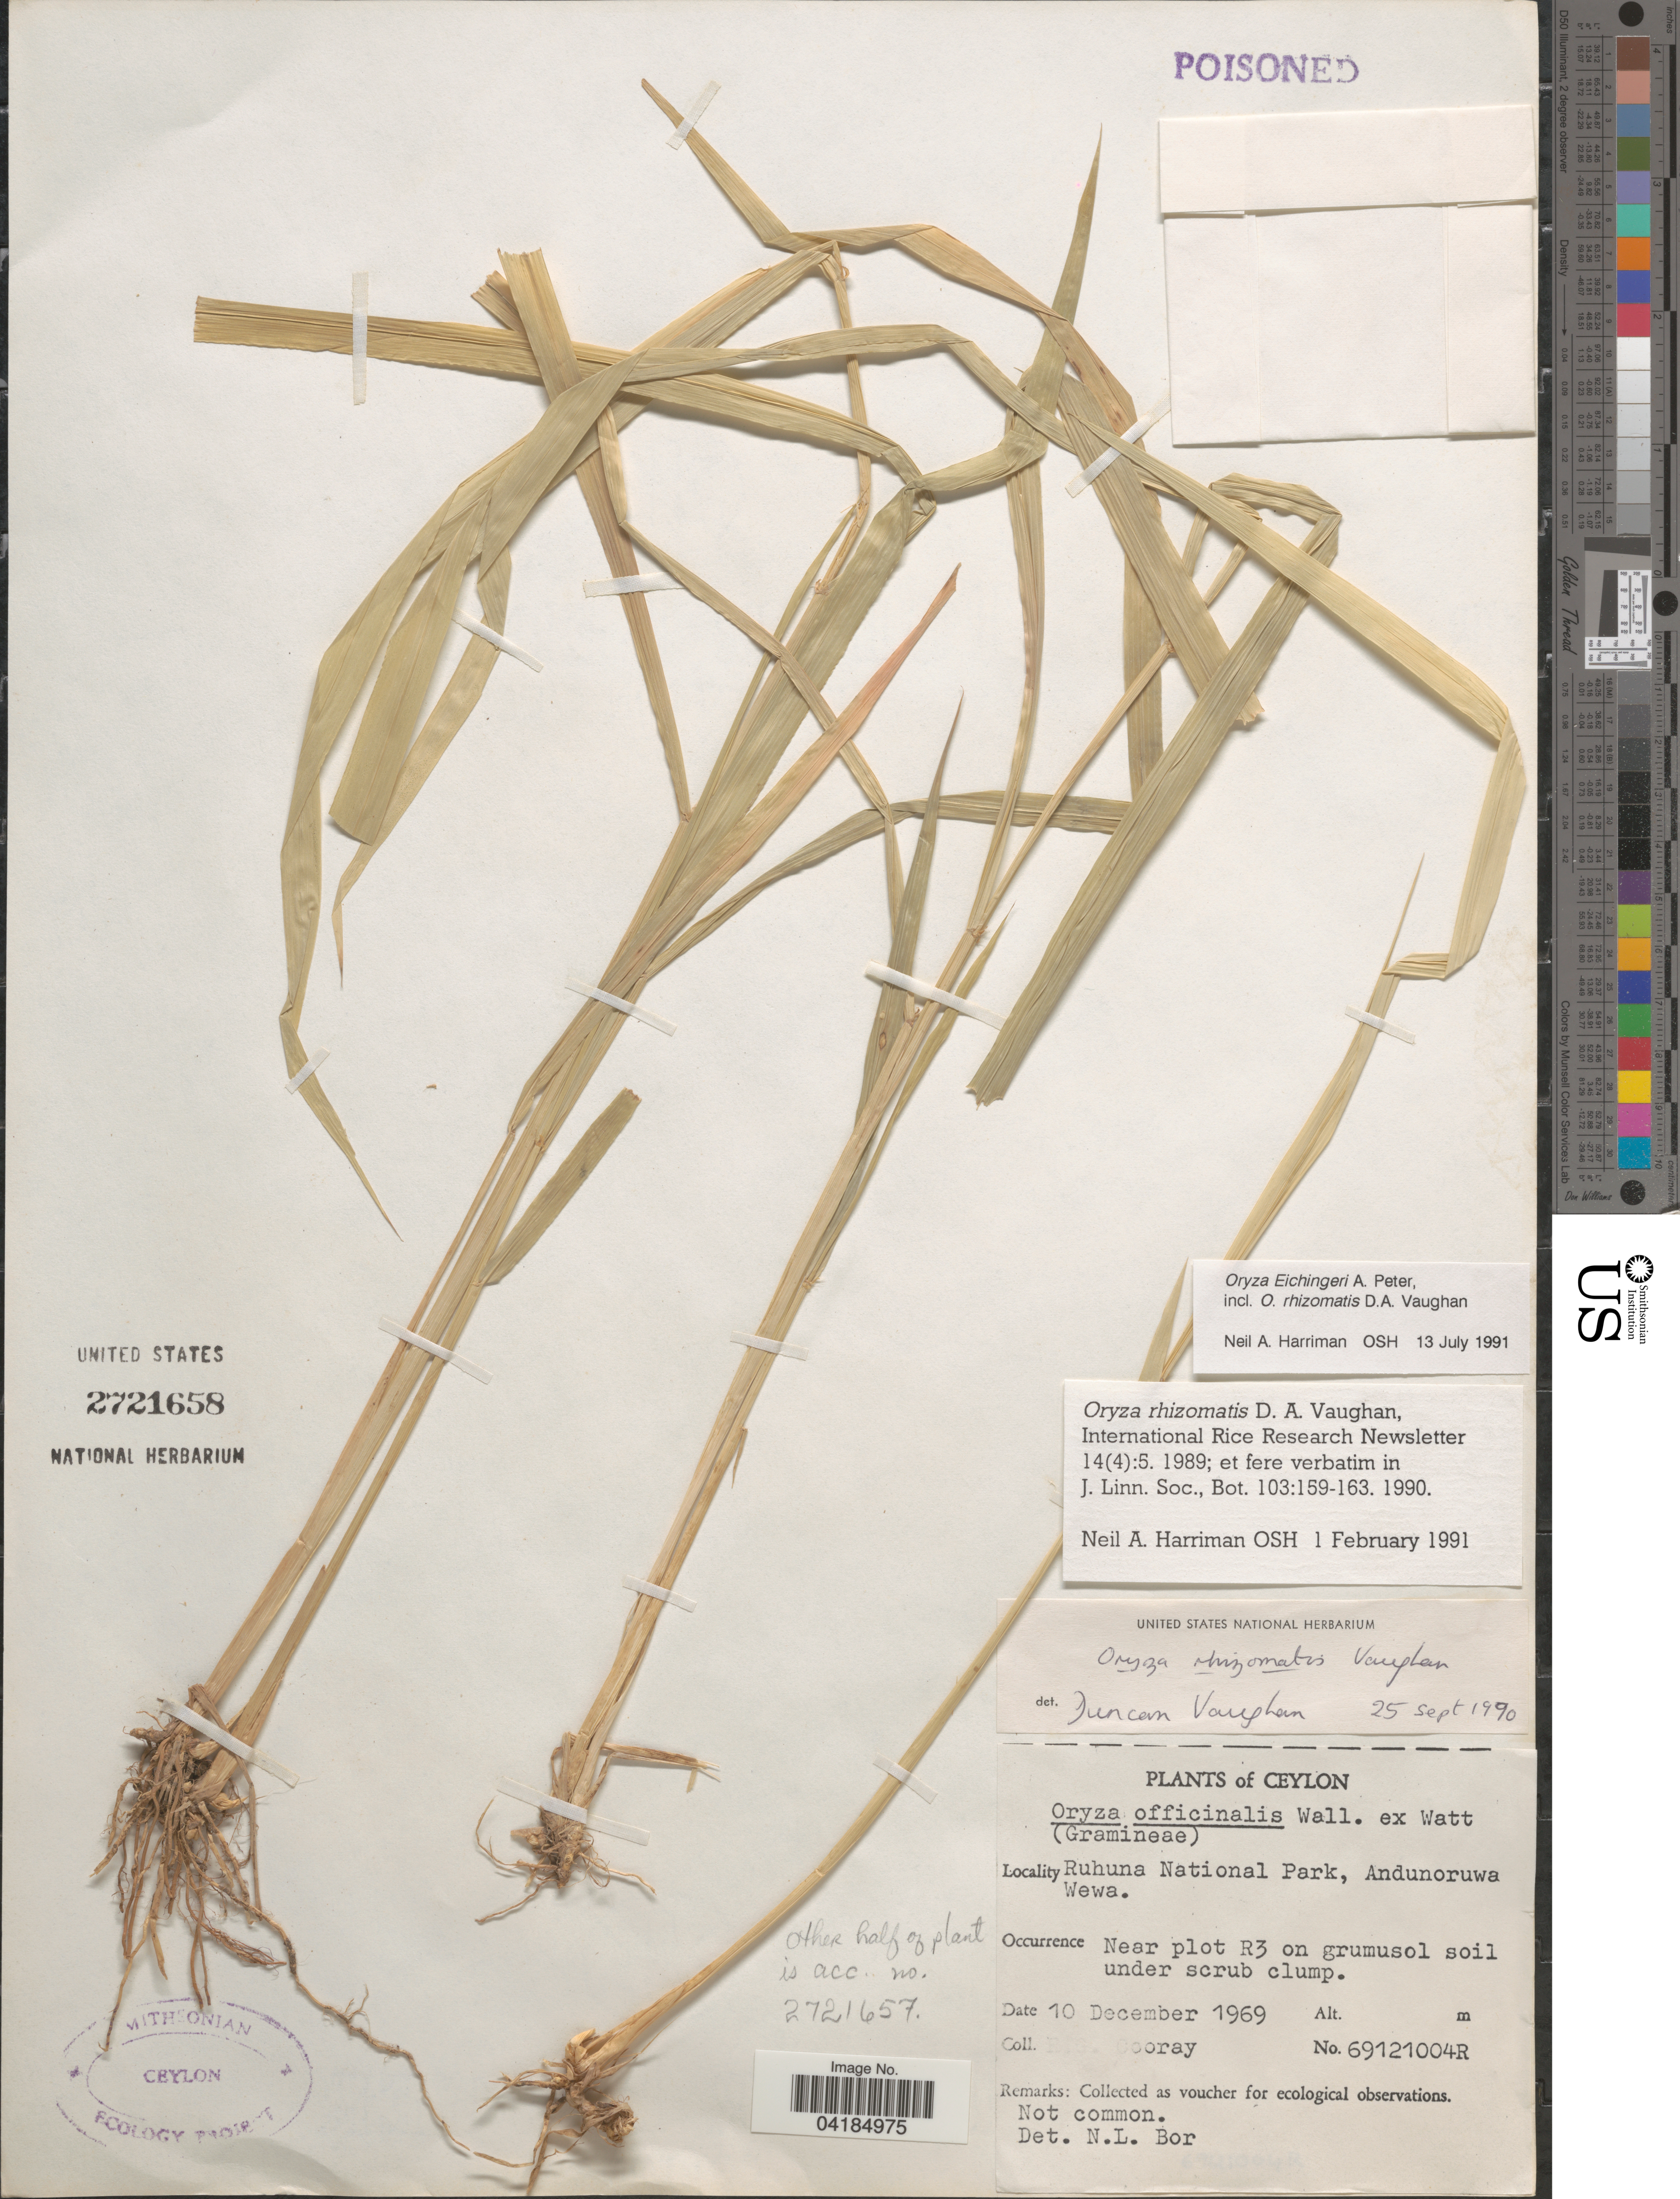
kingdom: Plantae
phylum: Tracheophyta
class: Liliopsida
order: Poales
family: Poaceae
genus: Oryza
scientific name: Oryza eichingeri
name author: Peter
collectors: R. Cooray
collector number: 69121004R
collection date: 1969-12-10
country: Sri Lanka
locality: Ceylon. Ruhuna National Park, Andunoruwa Wewa. Near plot R3.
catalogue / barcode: US 2721658